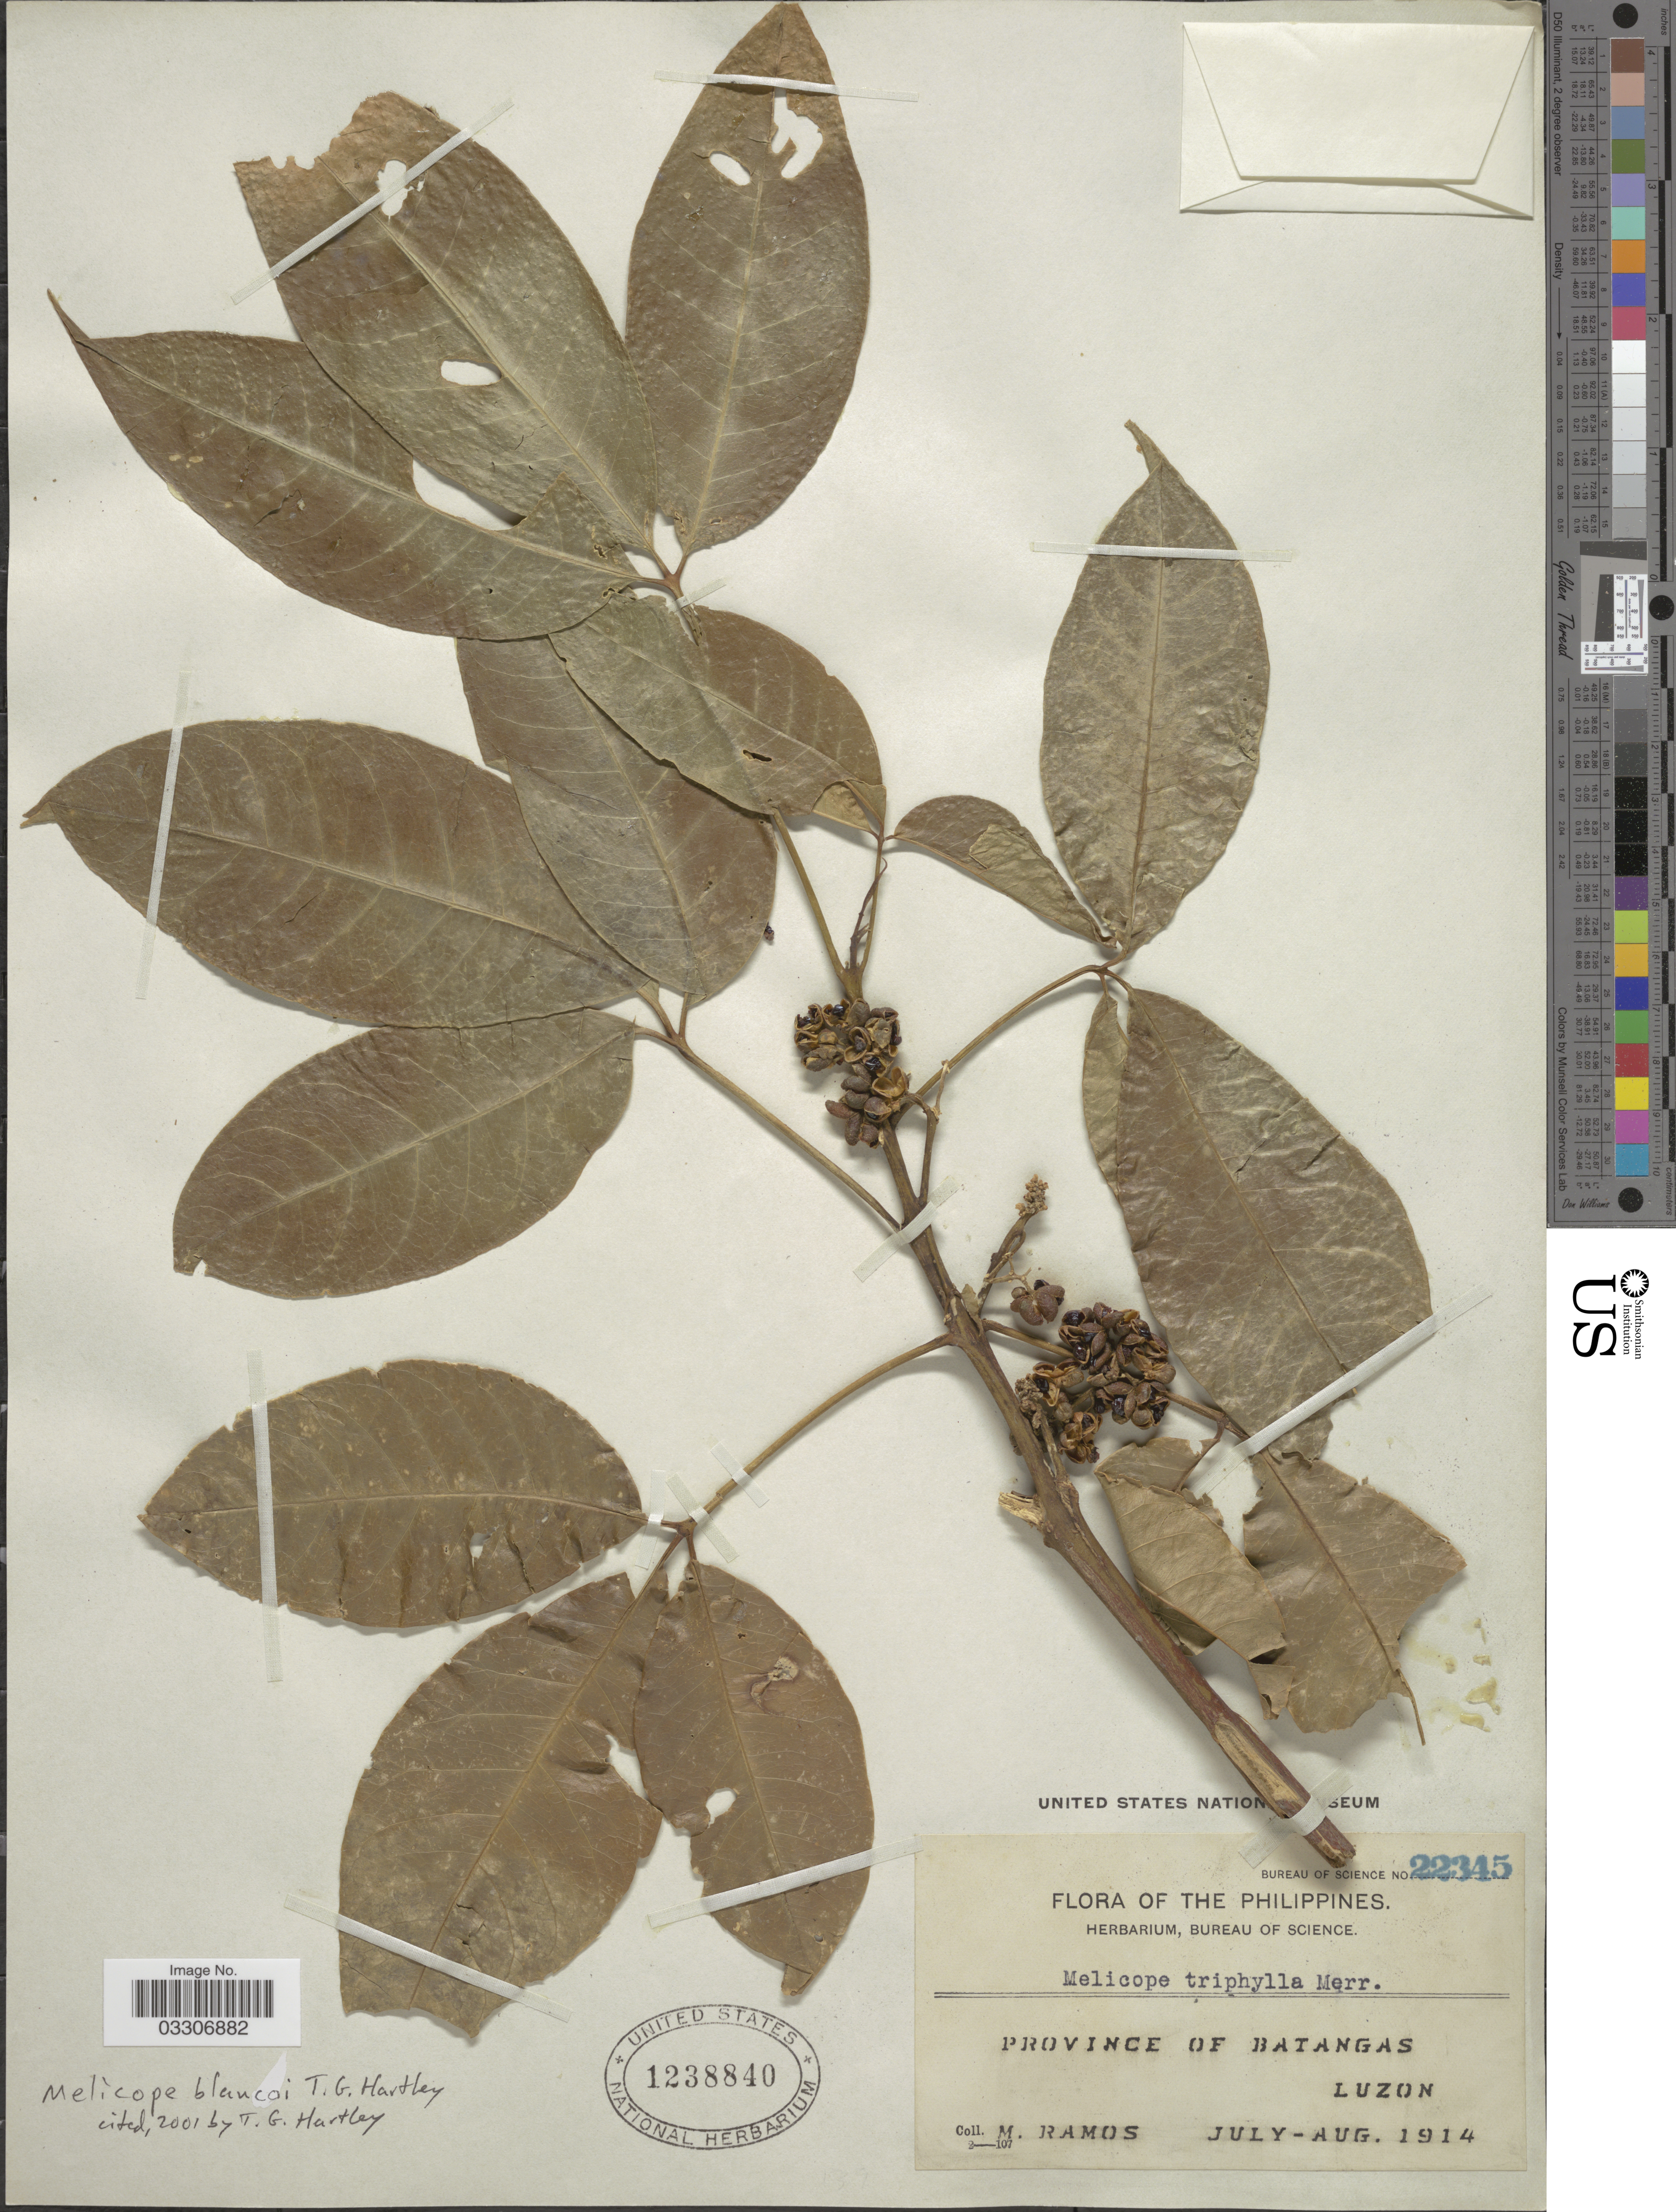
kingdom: Plantae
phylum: Tracheophyta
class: Magnoliopsida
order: Sapindales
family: Rutaceae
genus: Melicope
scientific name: Melicope blancoi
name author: T.G. Hartley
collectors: M. Ramos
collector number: Bureau of Science 22345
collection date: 1914-07/1914-08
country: Philippines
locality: Province of Batangas, Luzon.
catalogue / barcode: US 1238840